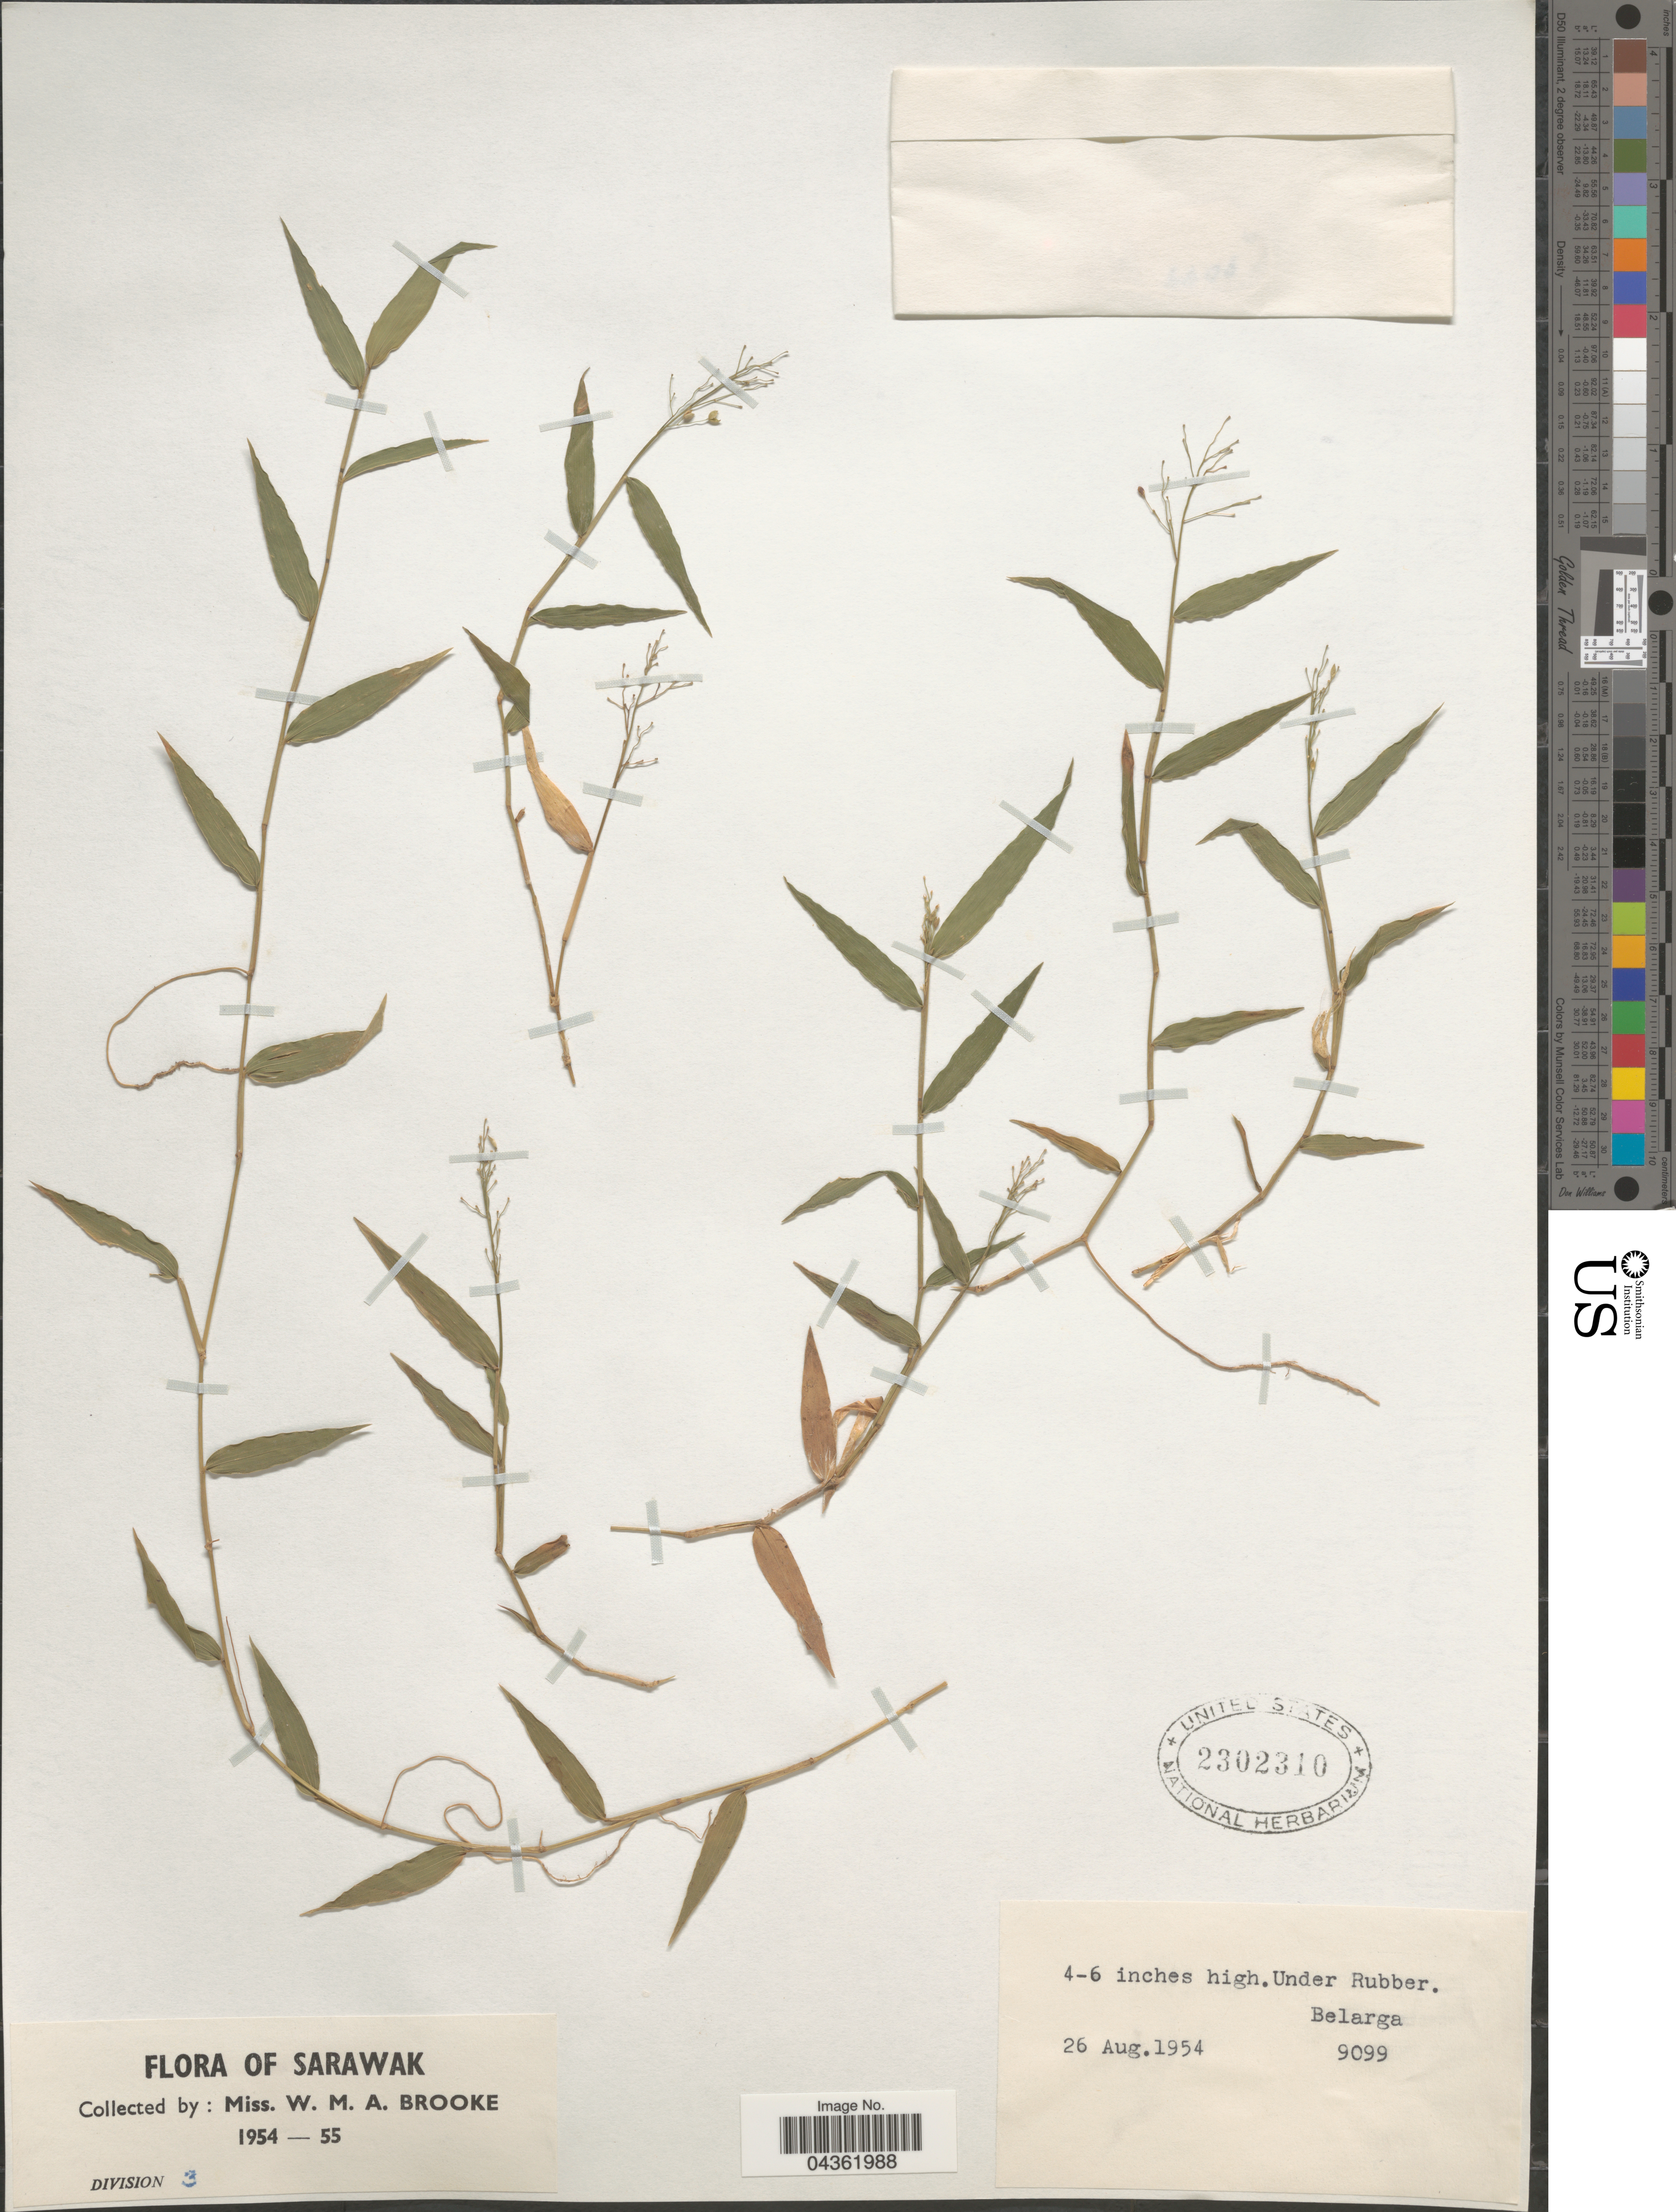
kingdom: Plantae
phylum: Tracheophyta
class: Liliopsida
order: Poales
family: Poaceae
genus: Isachne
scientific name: Isachne sp.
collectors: W. Brooke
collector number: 9099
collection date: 1954-08-26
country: Malaysia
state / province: Sarawak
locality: Belarga.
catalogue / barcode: US 2302310